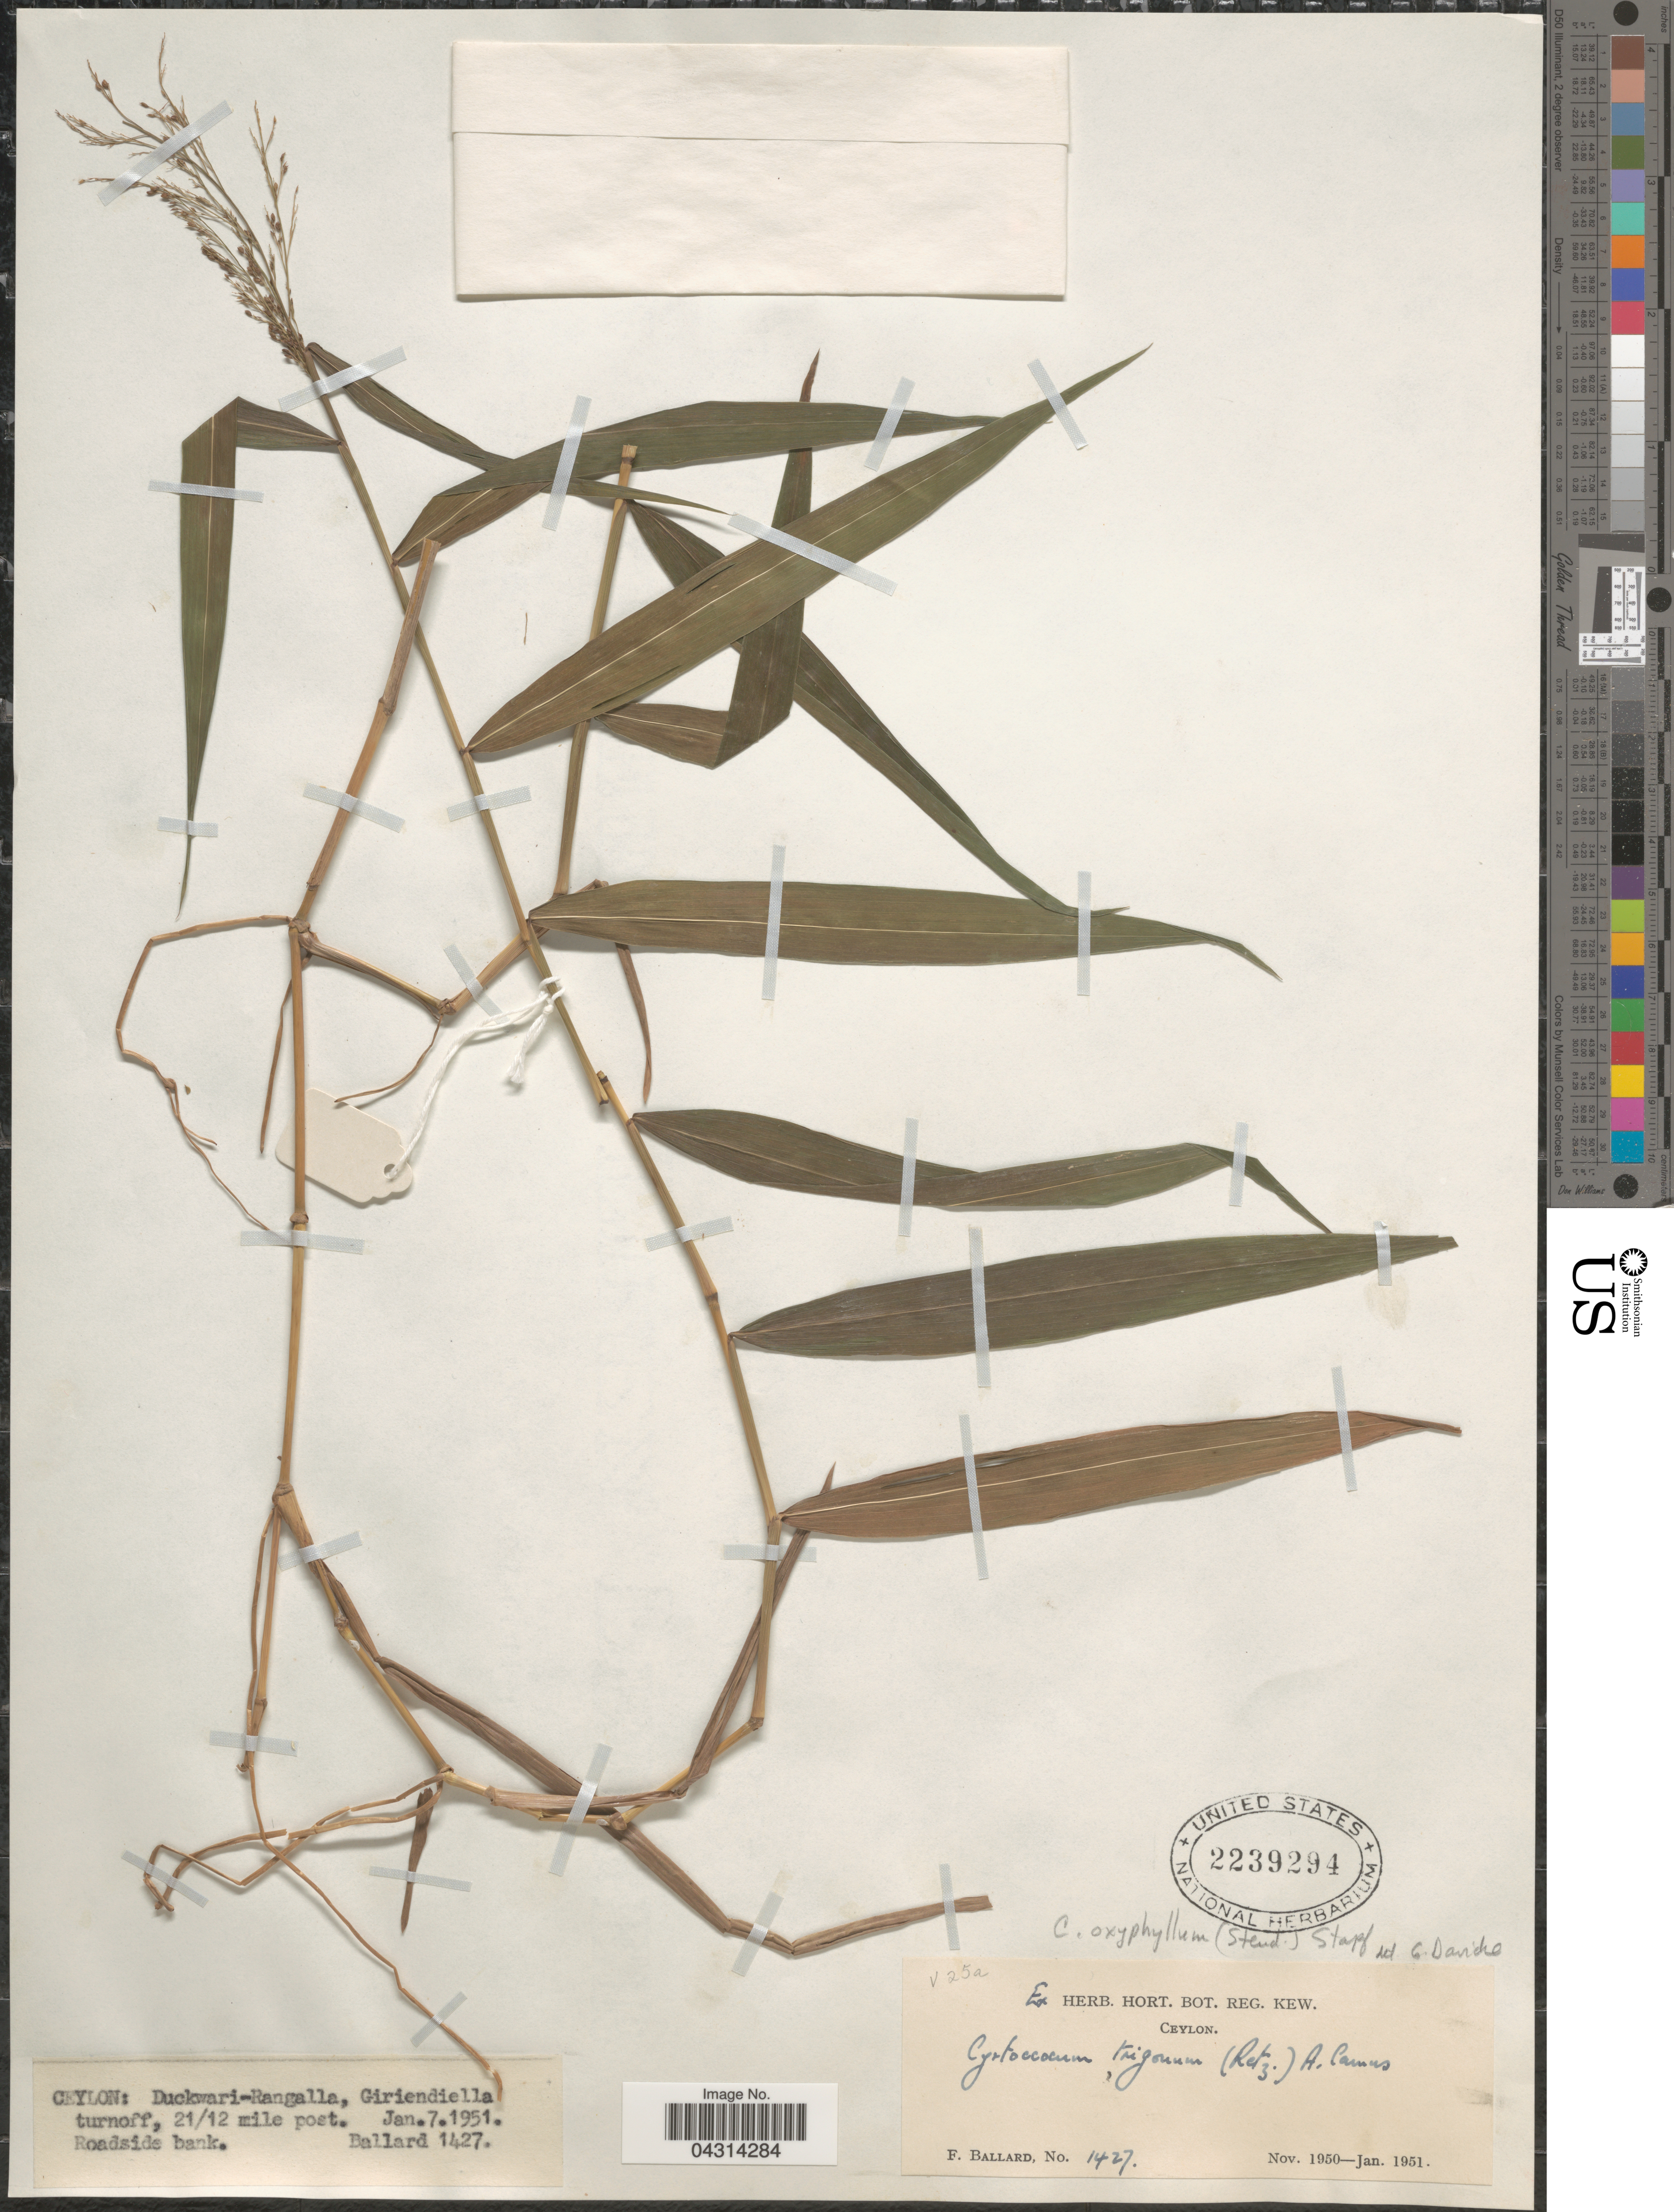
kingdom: Plantae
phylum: Tracheophyta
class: Liliopsida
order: Poales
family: Poaceae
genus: Cyrtococcum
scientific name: Cyrtococcum oxyphyllum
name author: (Steud.) Stapf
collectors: F. Ballard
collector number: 1427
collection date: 1951-01-07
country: Sri Lanka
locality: Ceylon. Duckwari-Rangalla, Giriendiella turnoff, 21/12 mile post.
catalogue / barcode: US 2239294